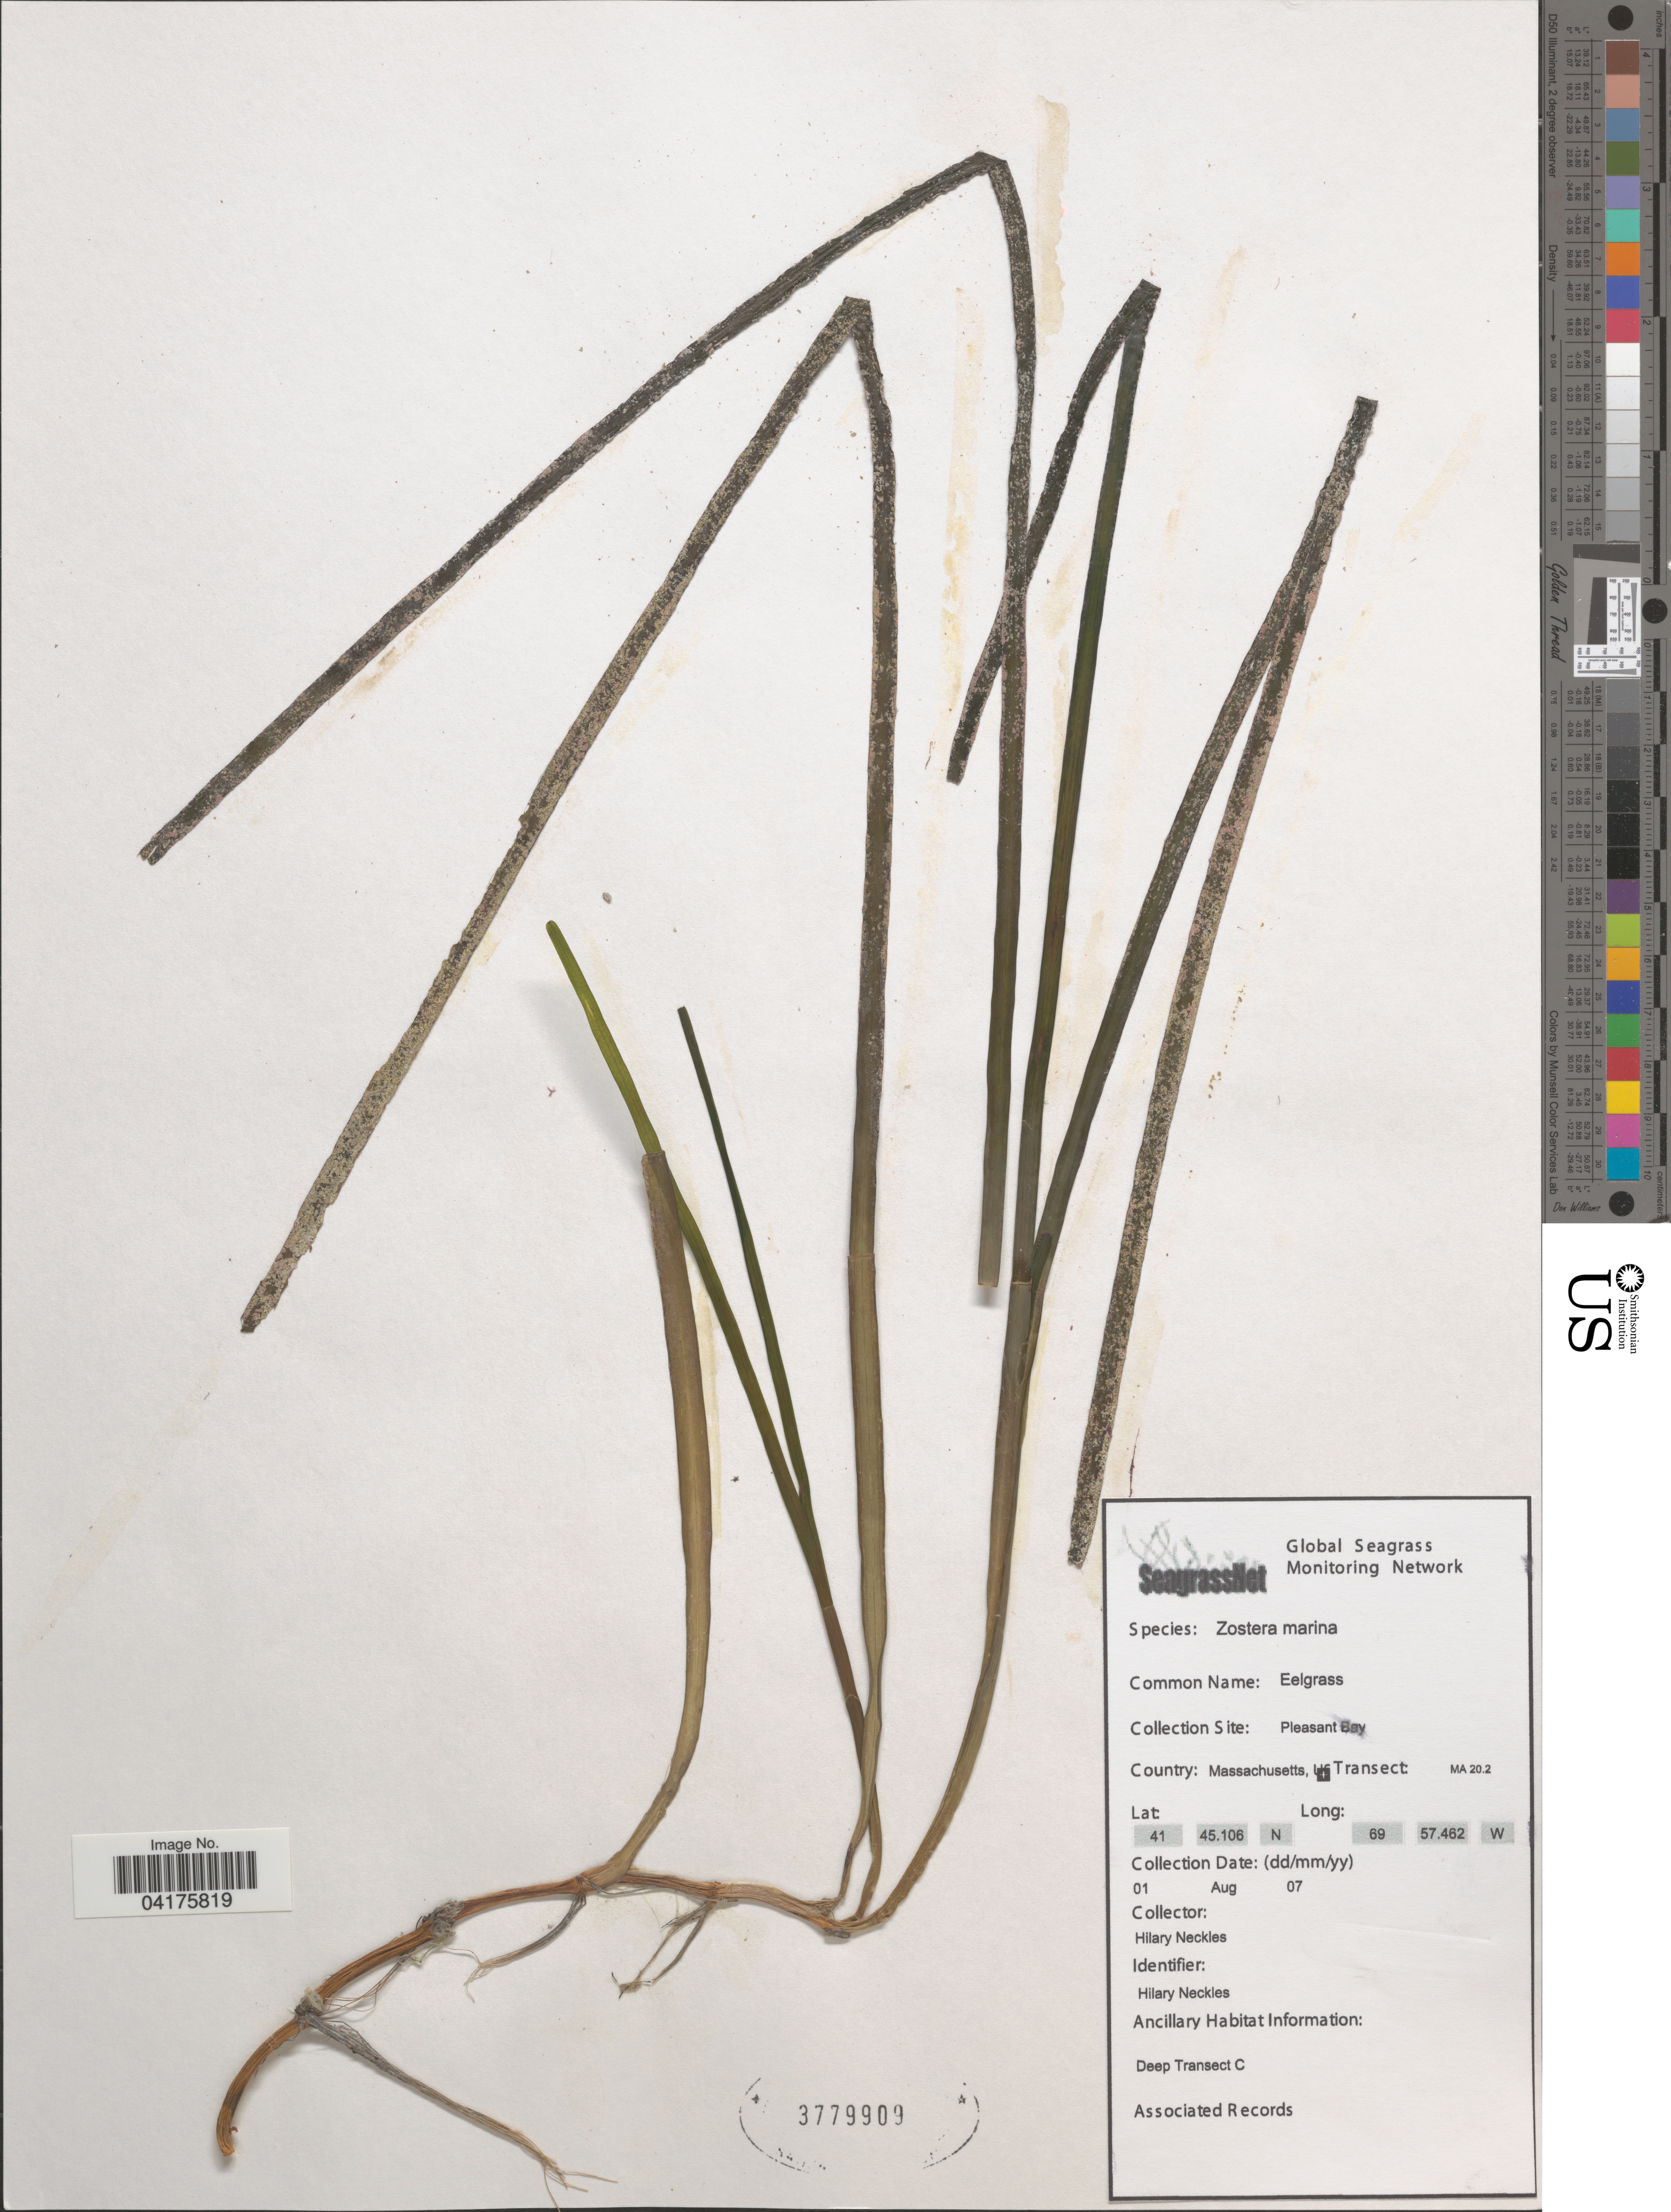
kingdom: Plantae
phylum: Tracheophyta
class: Liliopsida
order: Alismatales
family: Zosteraceae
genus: Zostera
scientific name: Zostera marina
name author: L.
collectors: H. Neckles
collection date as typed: Transcribed d/m/y: 1/8/7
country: United States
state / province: Massachusetts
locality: Pleasant Bay.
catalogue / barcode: US 3779909